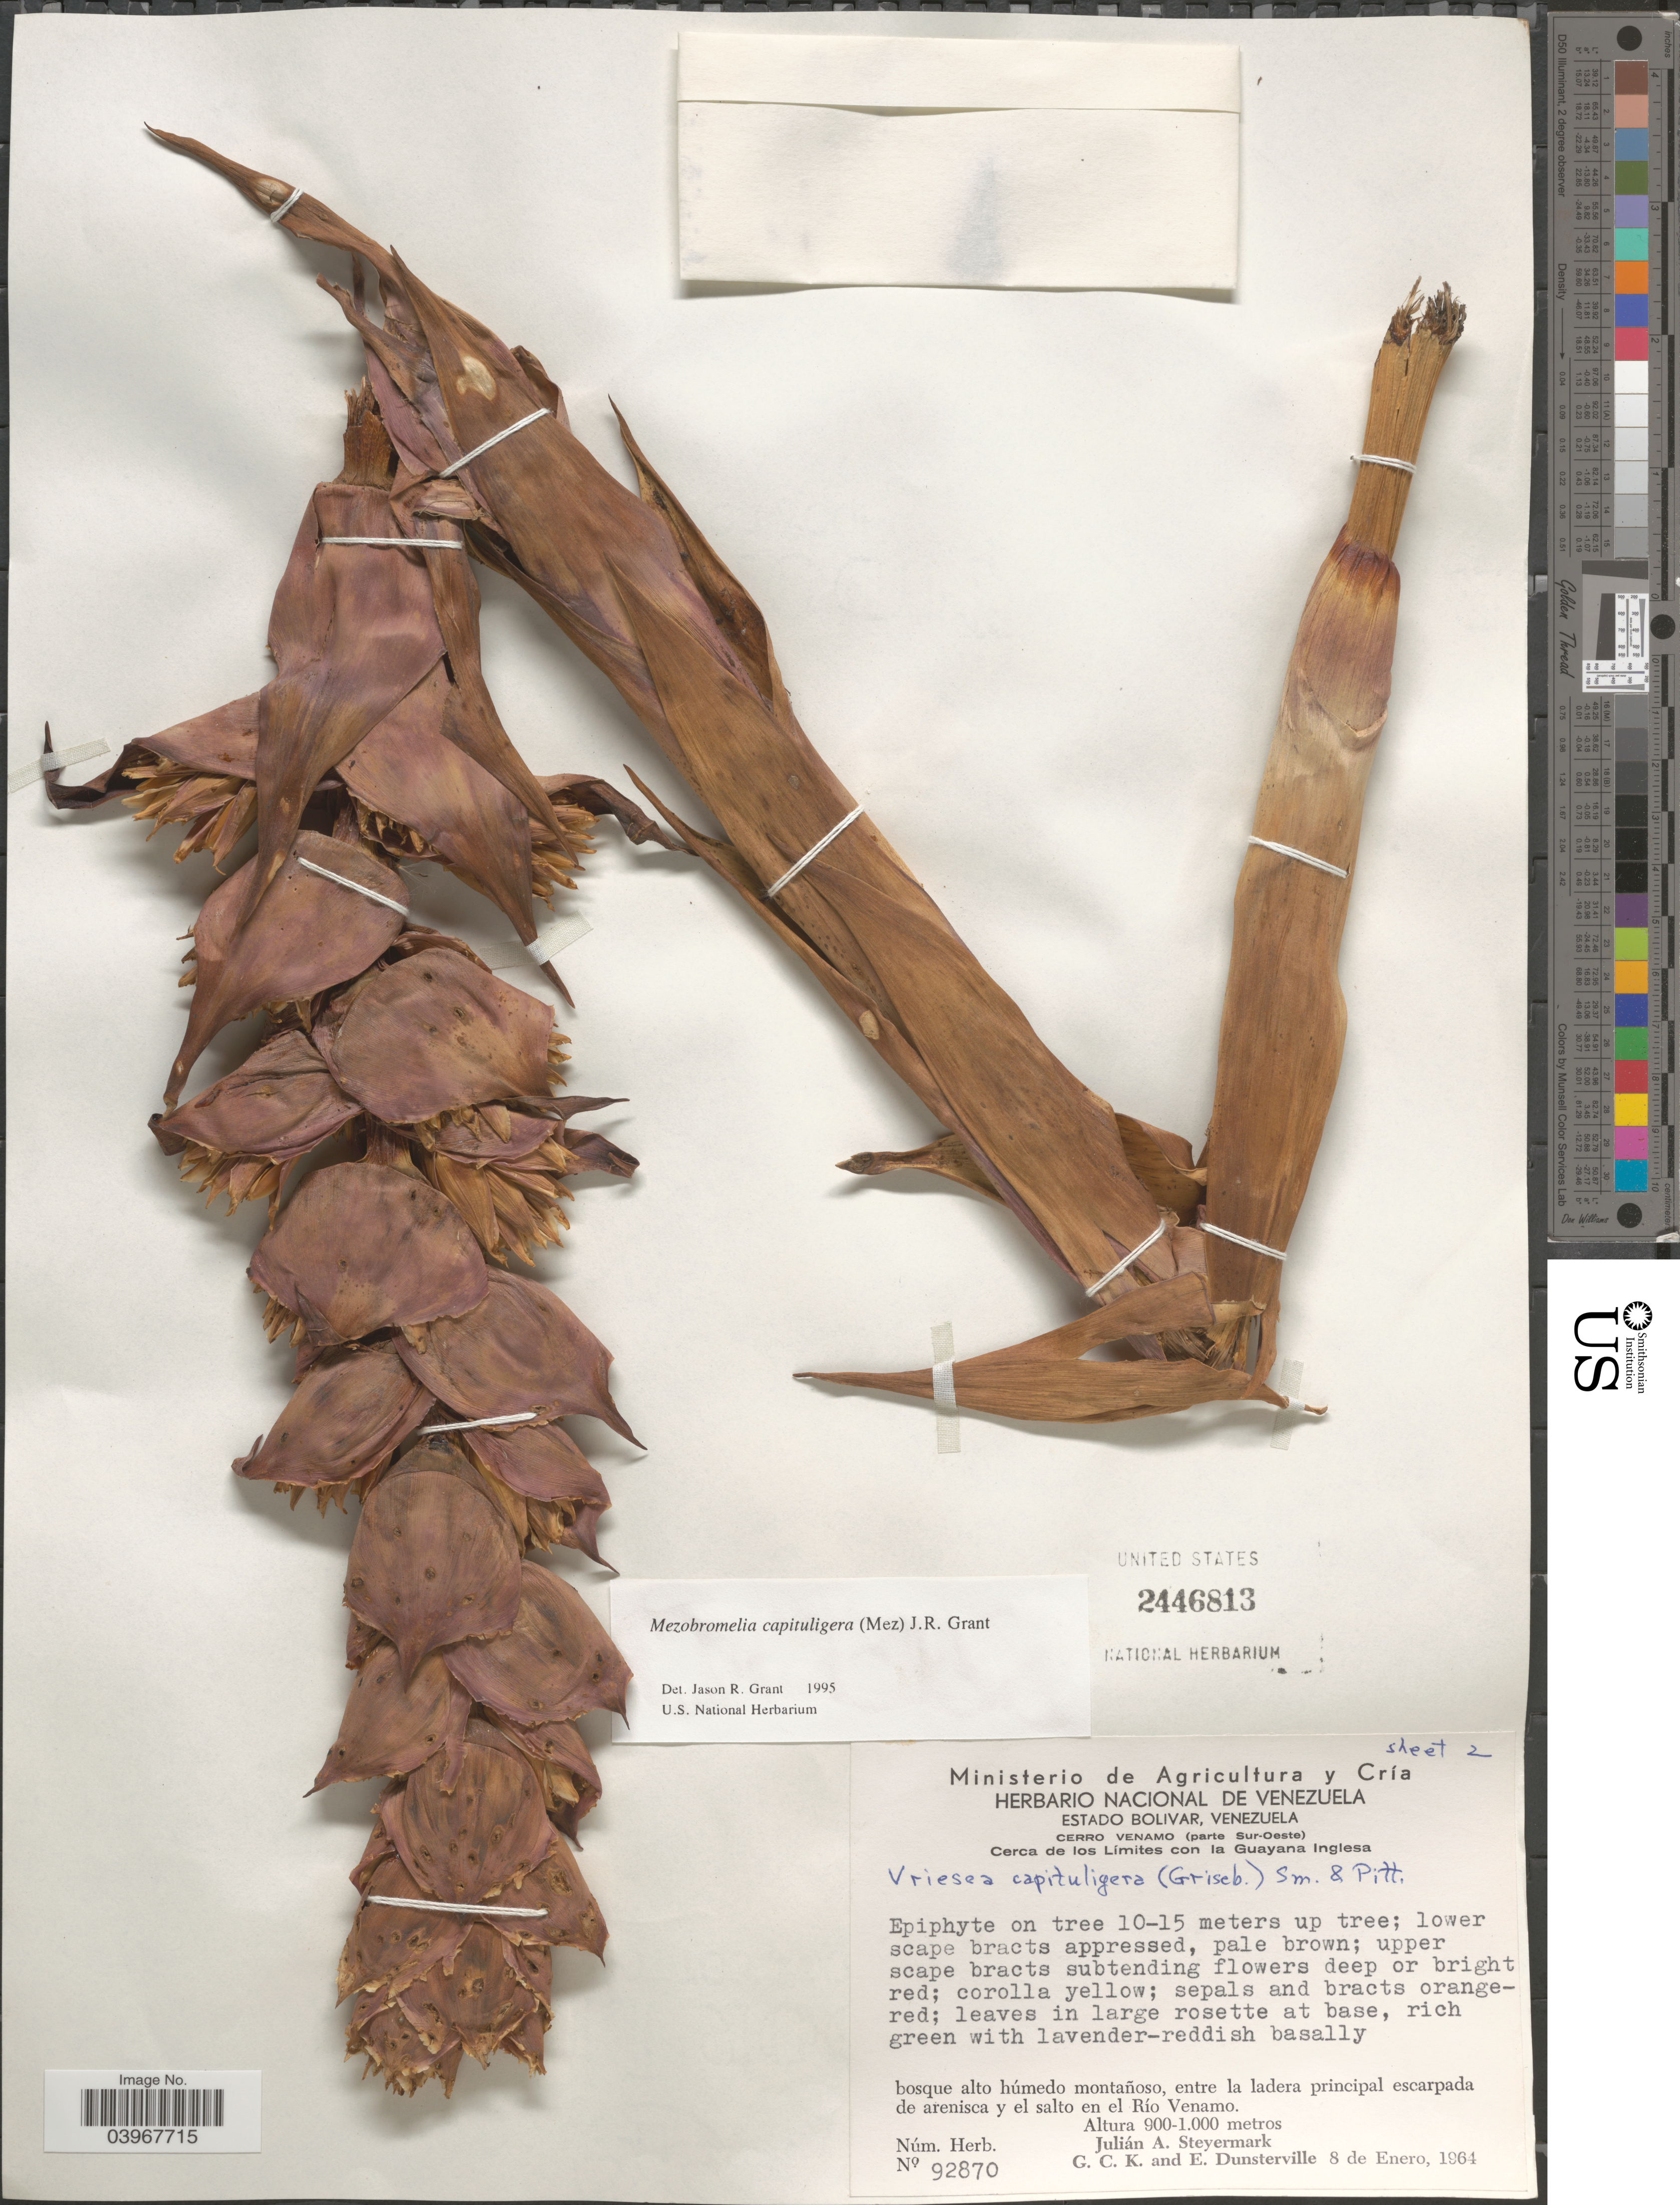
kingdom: Plantae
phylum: Tracheophyta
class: Liliopsida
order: Poales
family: Bromeliaceae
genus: Mezobromelia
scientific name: Mezobromelia capituligera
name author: (Griseb.) J.R. Grant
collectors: J. Steyermark, G. C. K. Dunsterville & E. Dunsterville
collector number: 92870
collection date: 1964-01-08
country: Venezuela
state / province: Bolivar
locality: Cerro Venamo (parte Sur-Oeste) Cerca de los Límites con la Guayana Inglesa. Bosque alto húmedo montañoso, entre la ladera principal escarpada de arenisca y el salto en el Río Venamo.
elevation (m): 900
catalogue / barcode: US 2446813